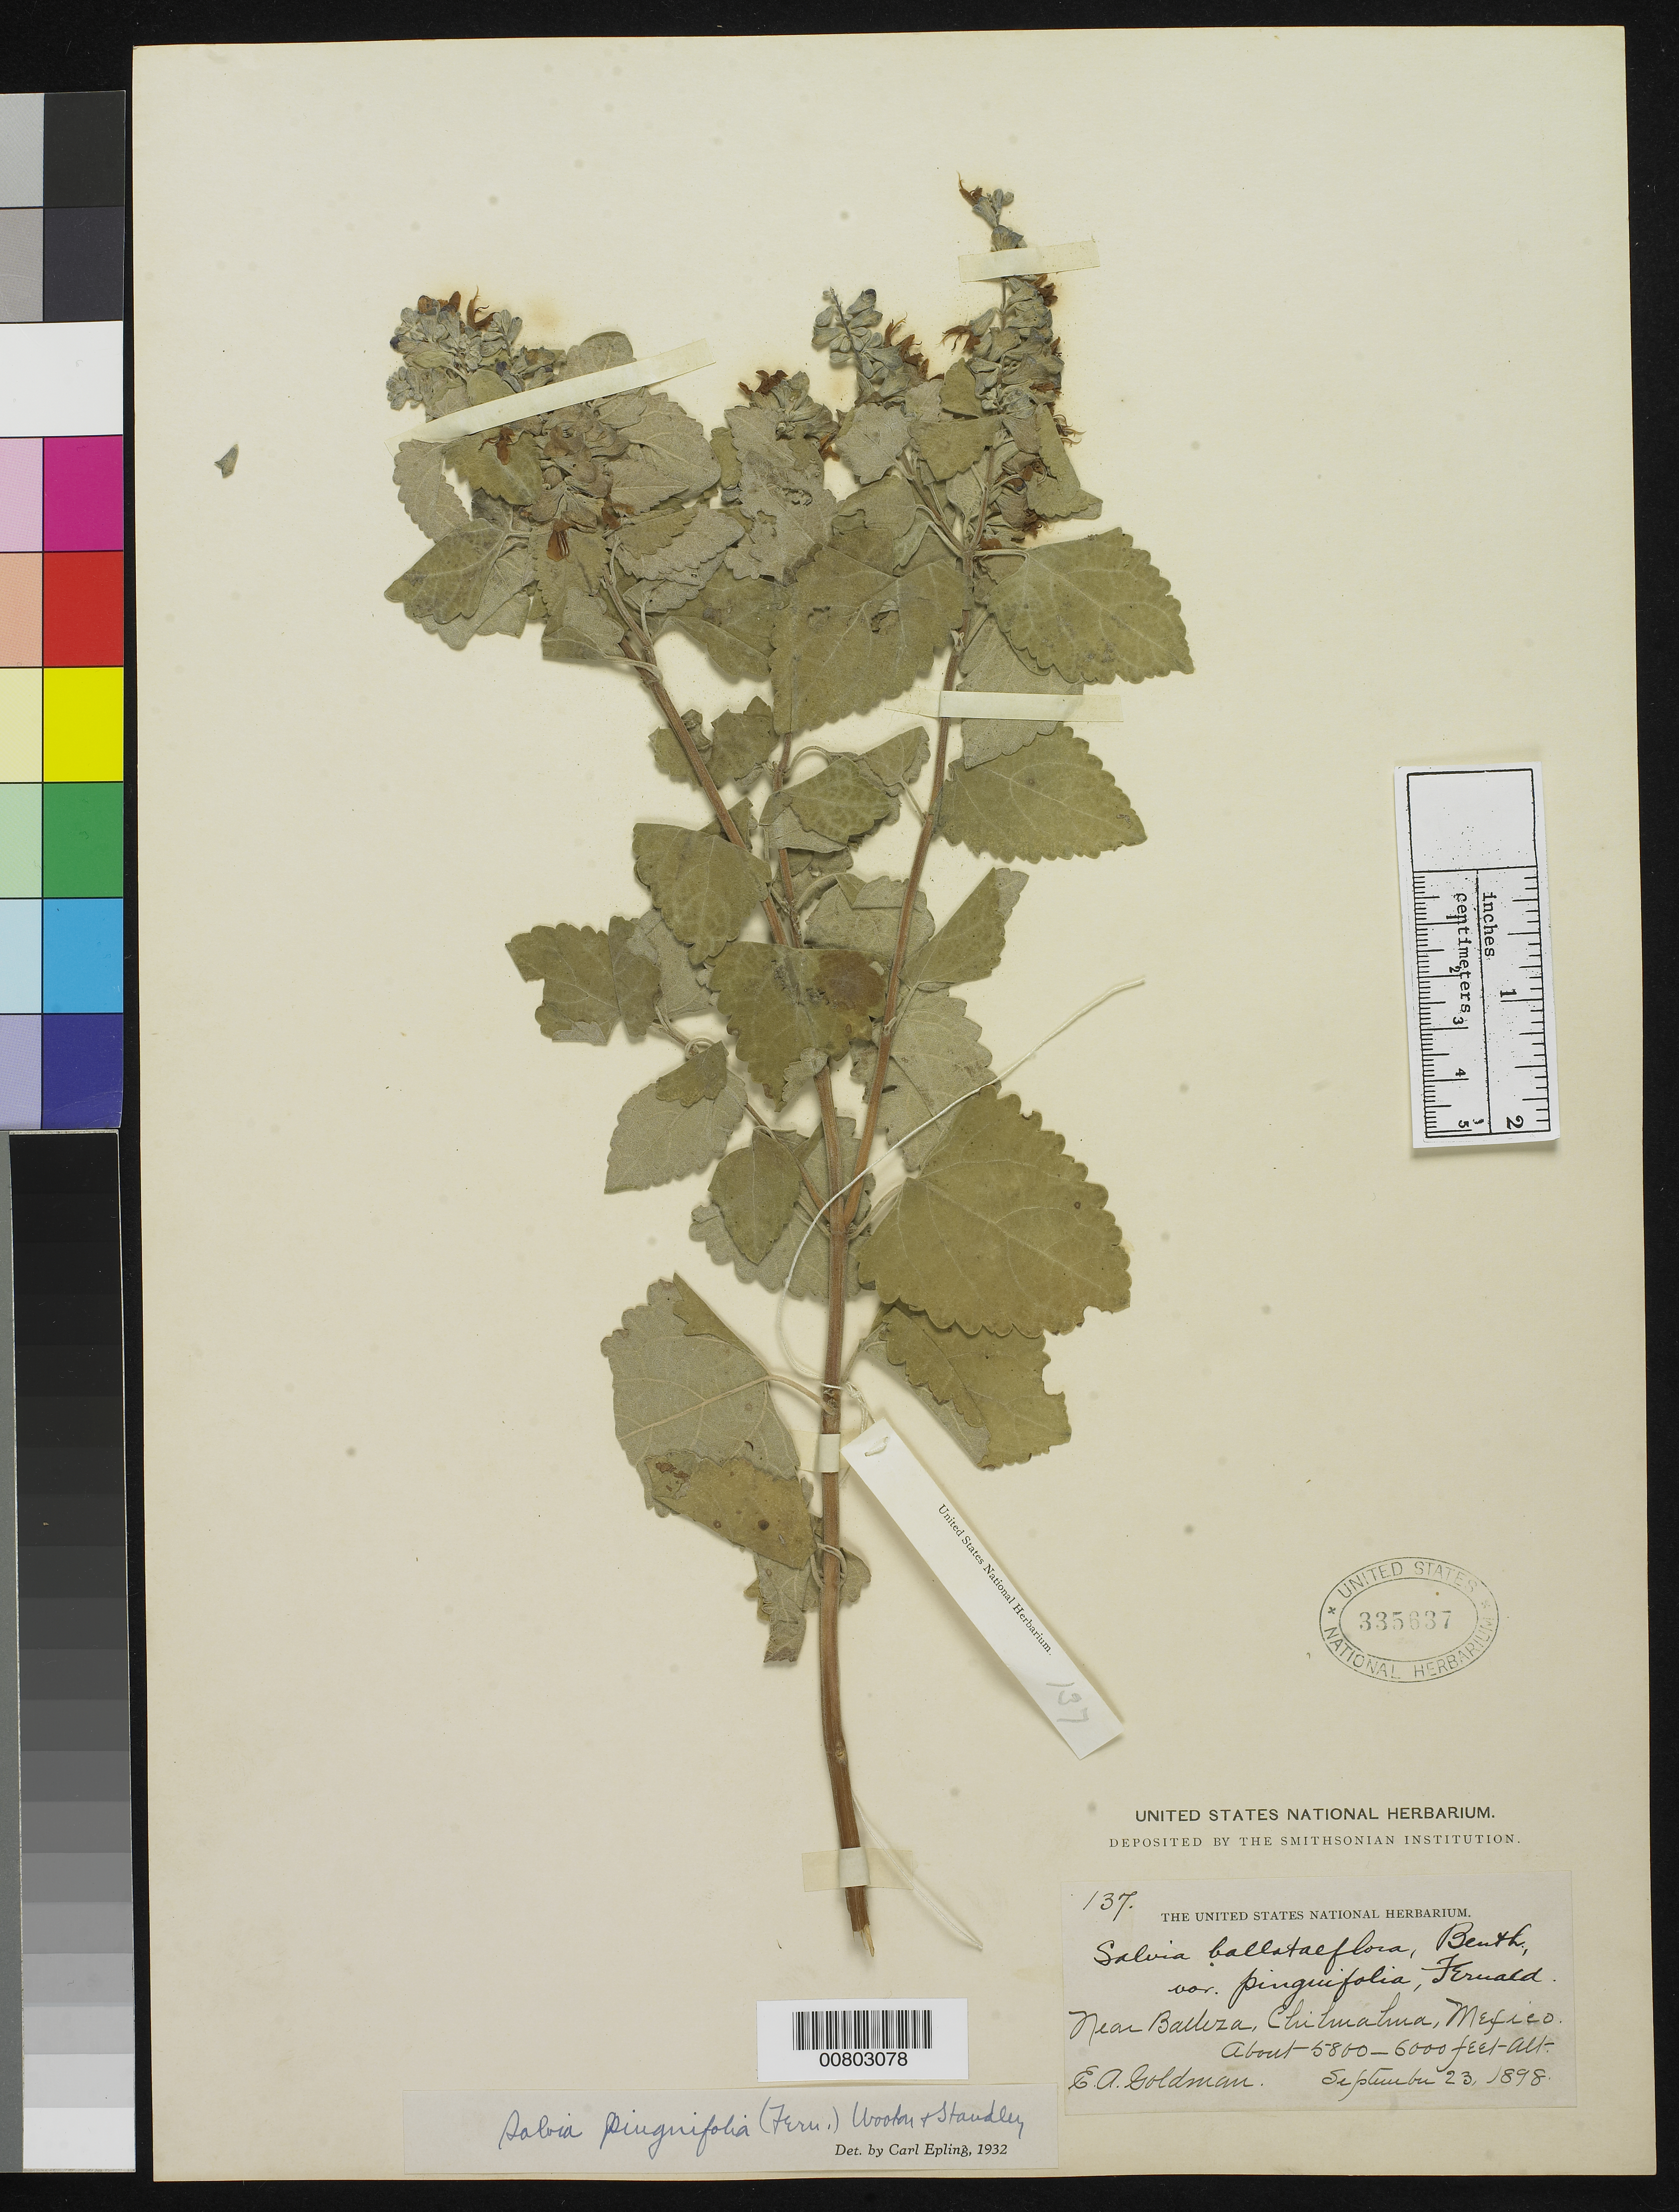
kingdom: Plantae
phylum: Tracheophyta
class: Magnoliopsida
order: Lamiales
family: Lamiaceae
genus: Salvia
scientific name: Salvia pinguifolia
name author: (Fernald) Wooton & Standl.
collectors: E. A. Goldman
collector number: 137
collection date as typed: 23 Sep 1898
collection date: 1898-09-23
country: Mexico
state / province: Chihuahua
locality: Near Balleza, Chihuahua.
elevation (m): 1768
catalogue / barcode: US 335637